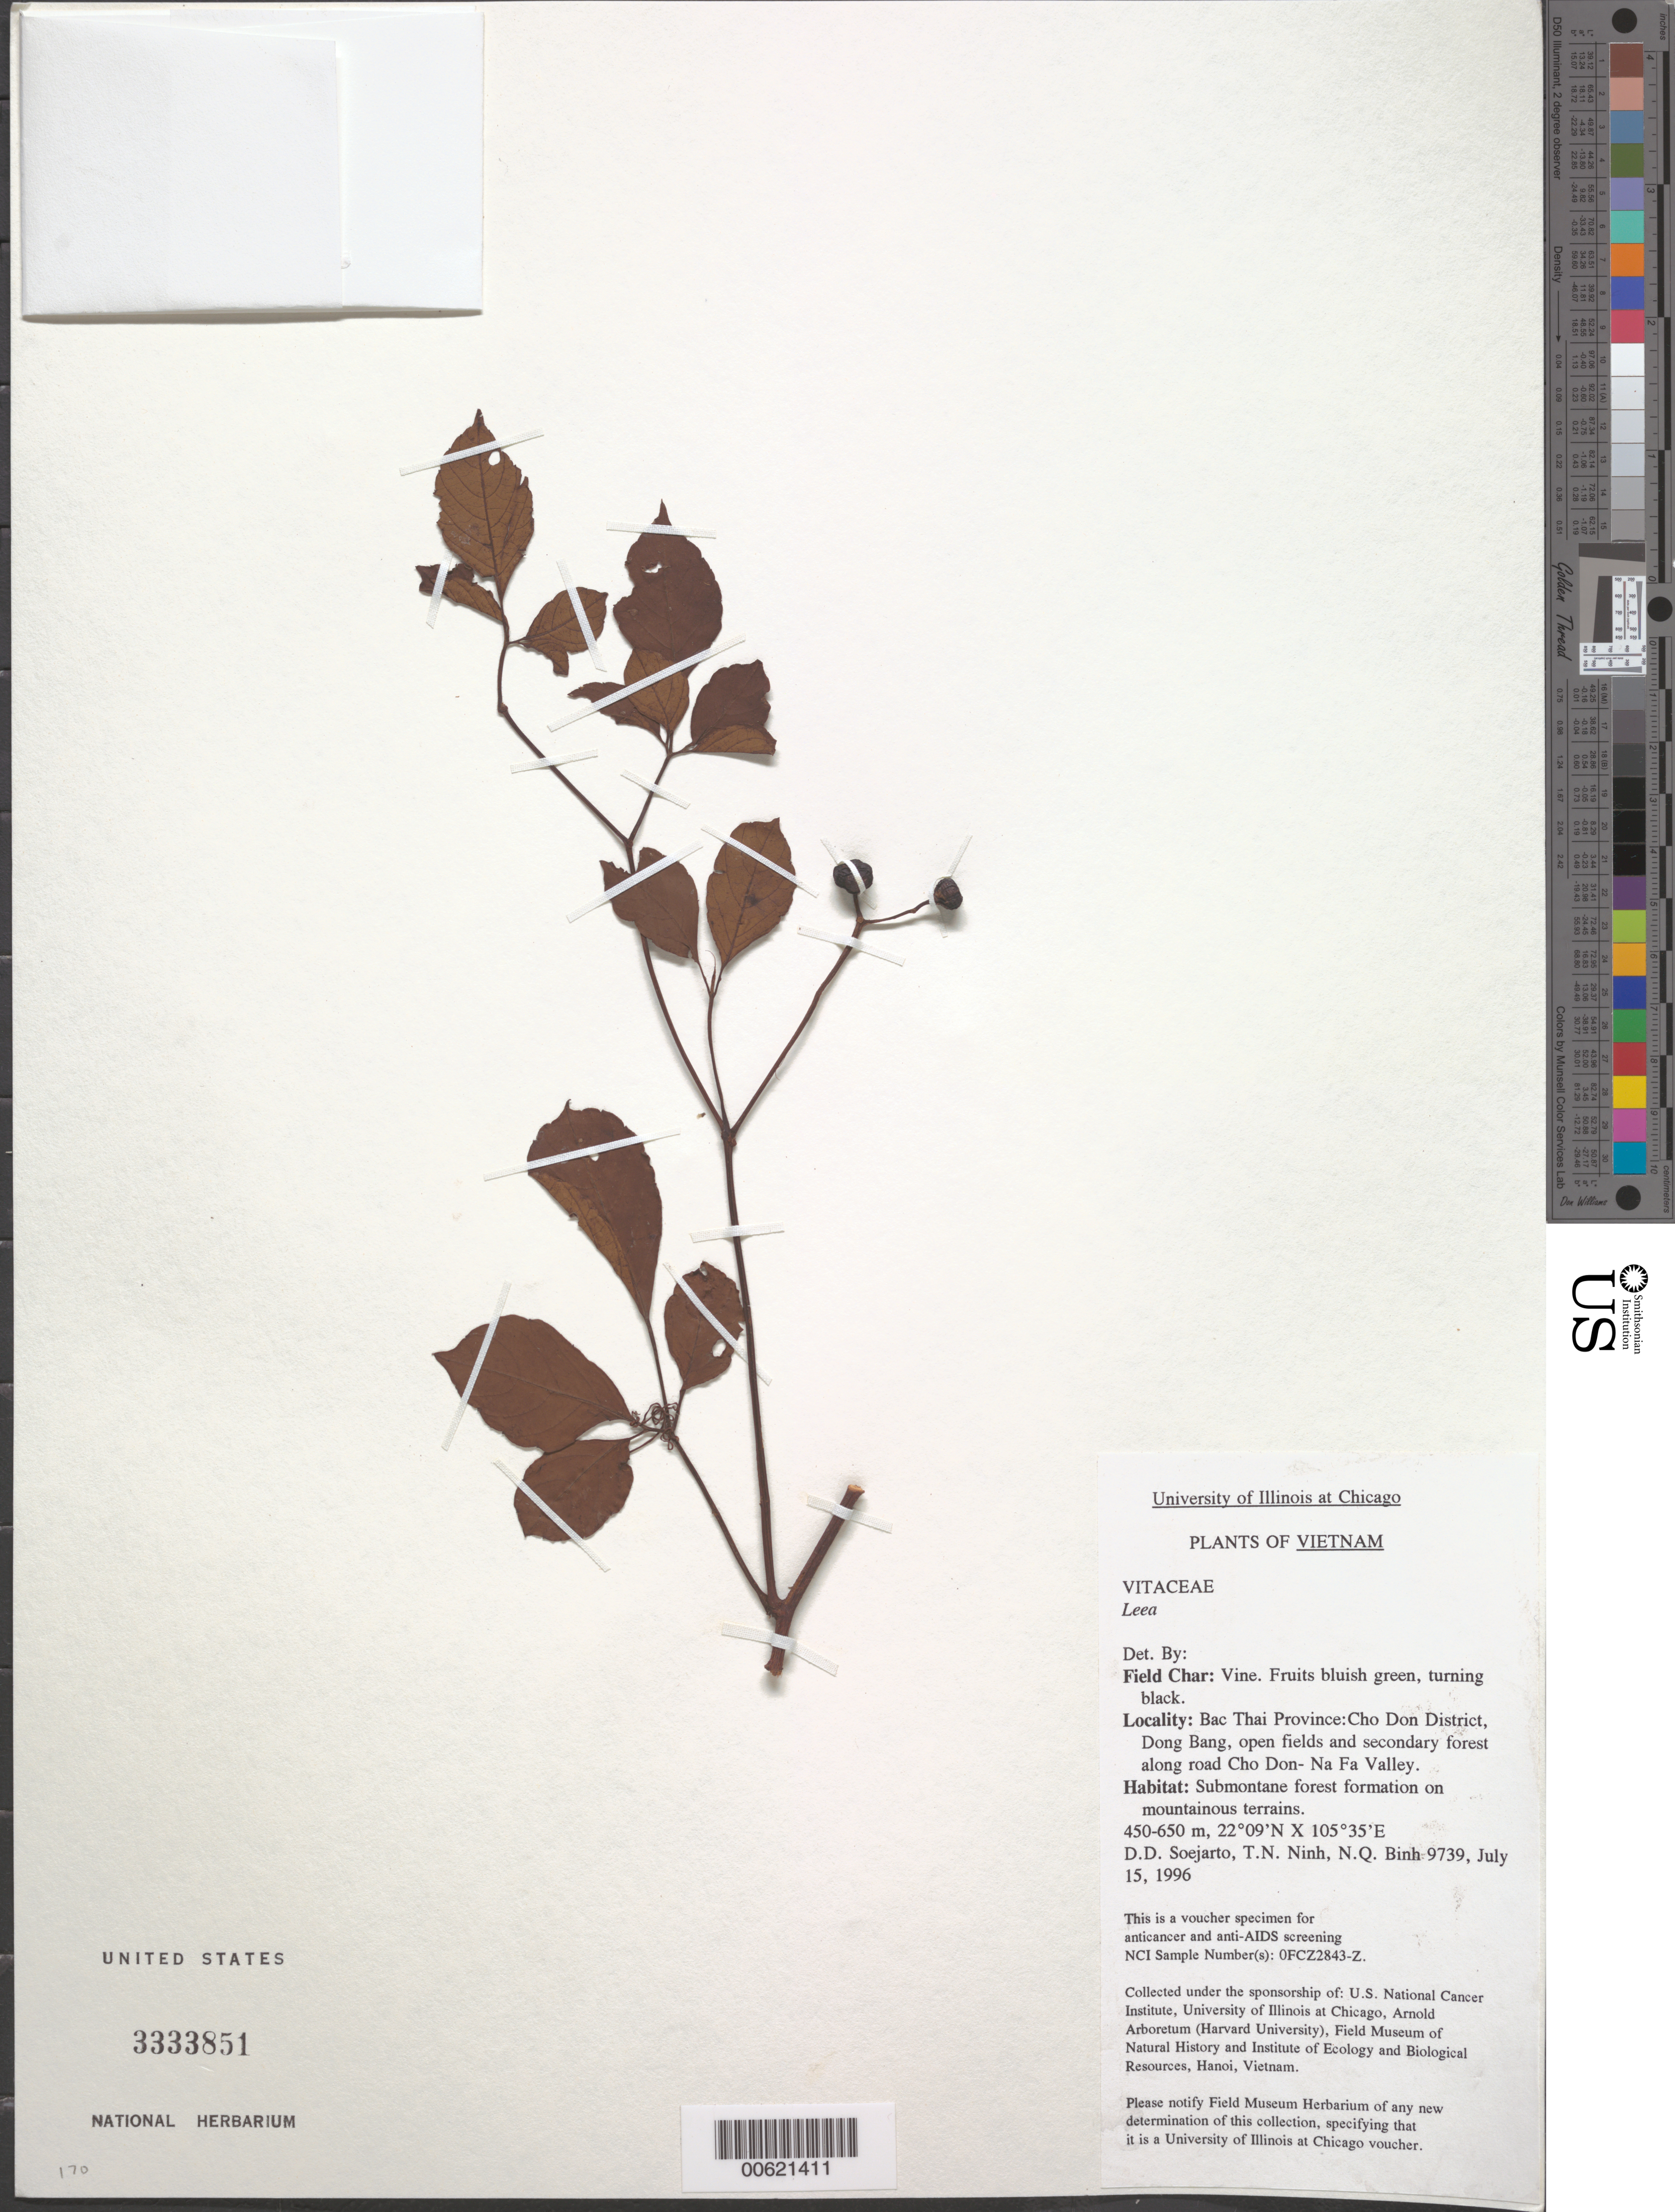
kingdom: Plantae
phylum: Tracheophyta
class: Magnoliopsida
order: Vitales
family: Vitaceae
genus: Leea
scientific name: Leea sp.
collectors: T. N. Ninh & N. Binh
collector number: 9739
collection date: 1996-07-15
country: Vietnam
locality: Bac Thai Province: Cho Don District, Dong Bang, open fields and secondary forest along road Cho Don- Na Fa Valley.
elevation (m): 450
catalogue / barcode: US 3333851